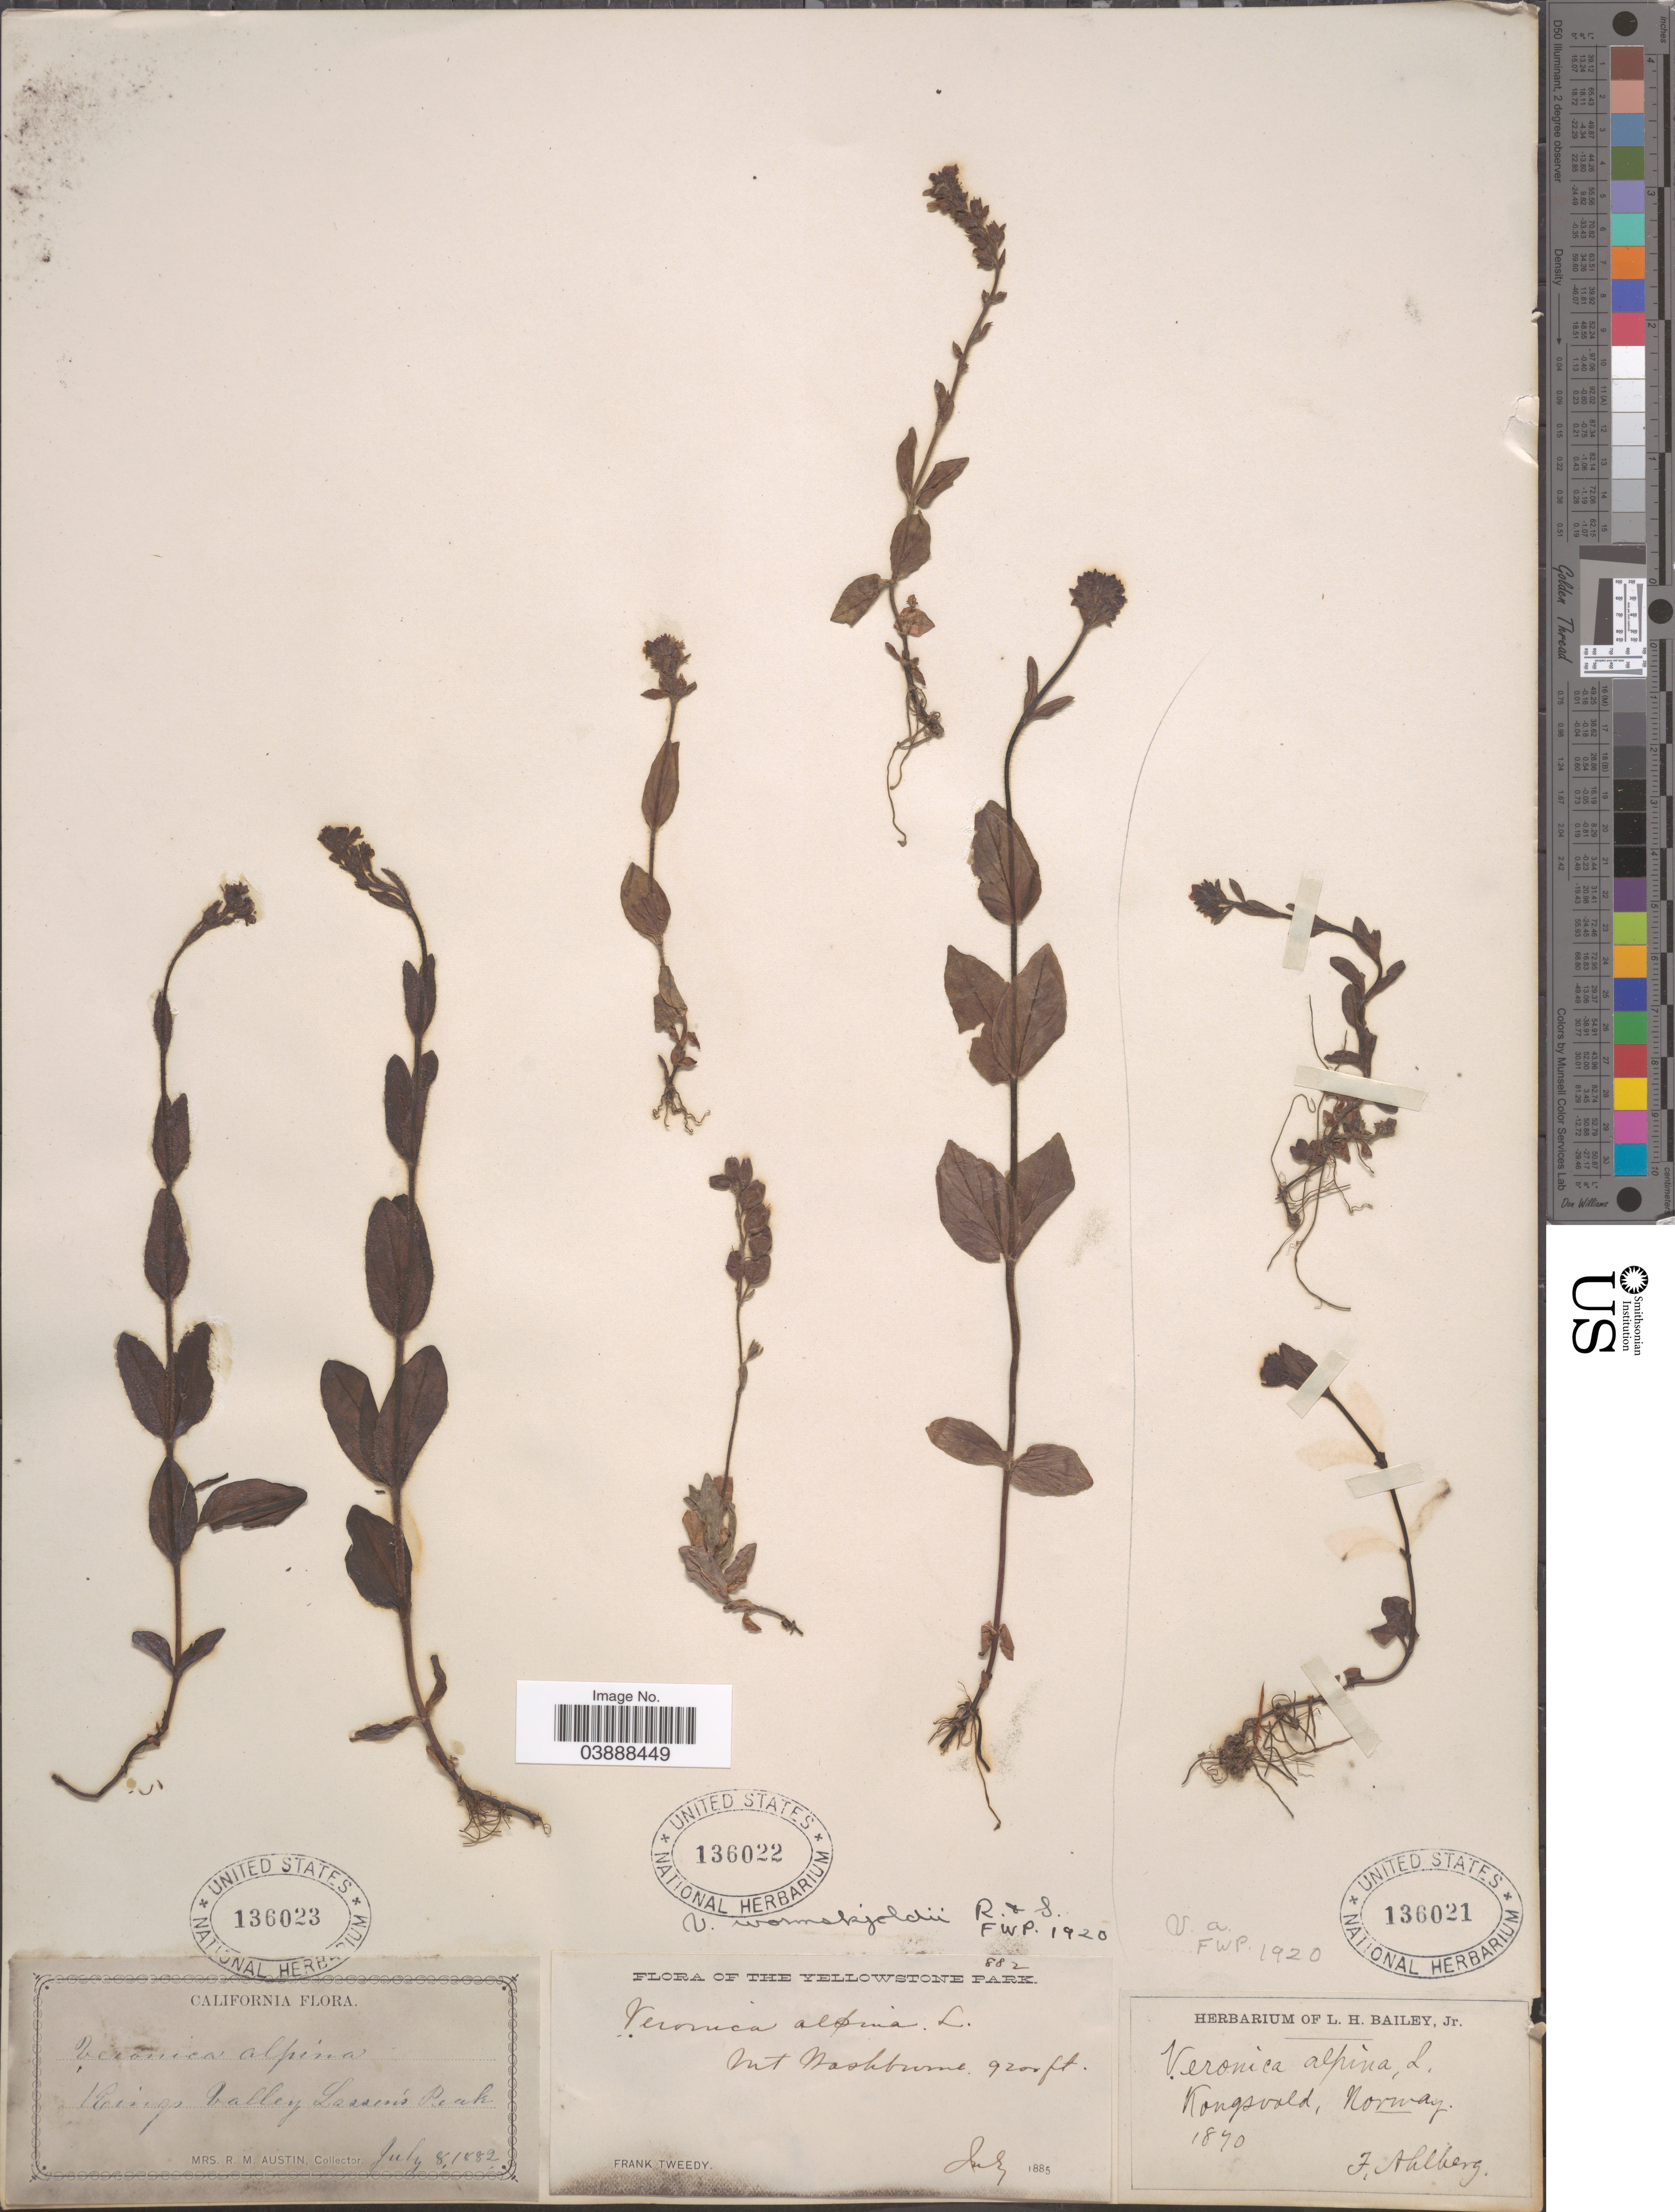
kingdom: Plantae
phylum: Tracheophyta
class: Magnoliopsida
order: Lamiales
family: Plantaginaceae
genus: Veronica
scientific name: Veronica wormskjoldii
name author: Roem. & Schult.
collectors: F. Ahlberg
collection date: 1870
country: Norway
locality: Kongsvald.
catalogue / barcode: US 136021-3